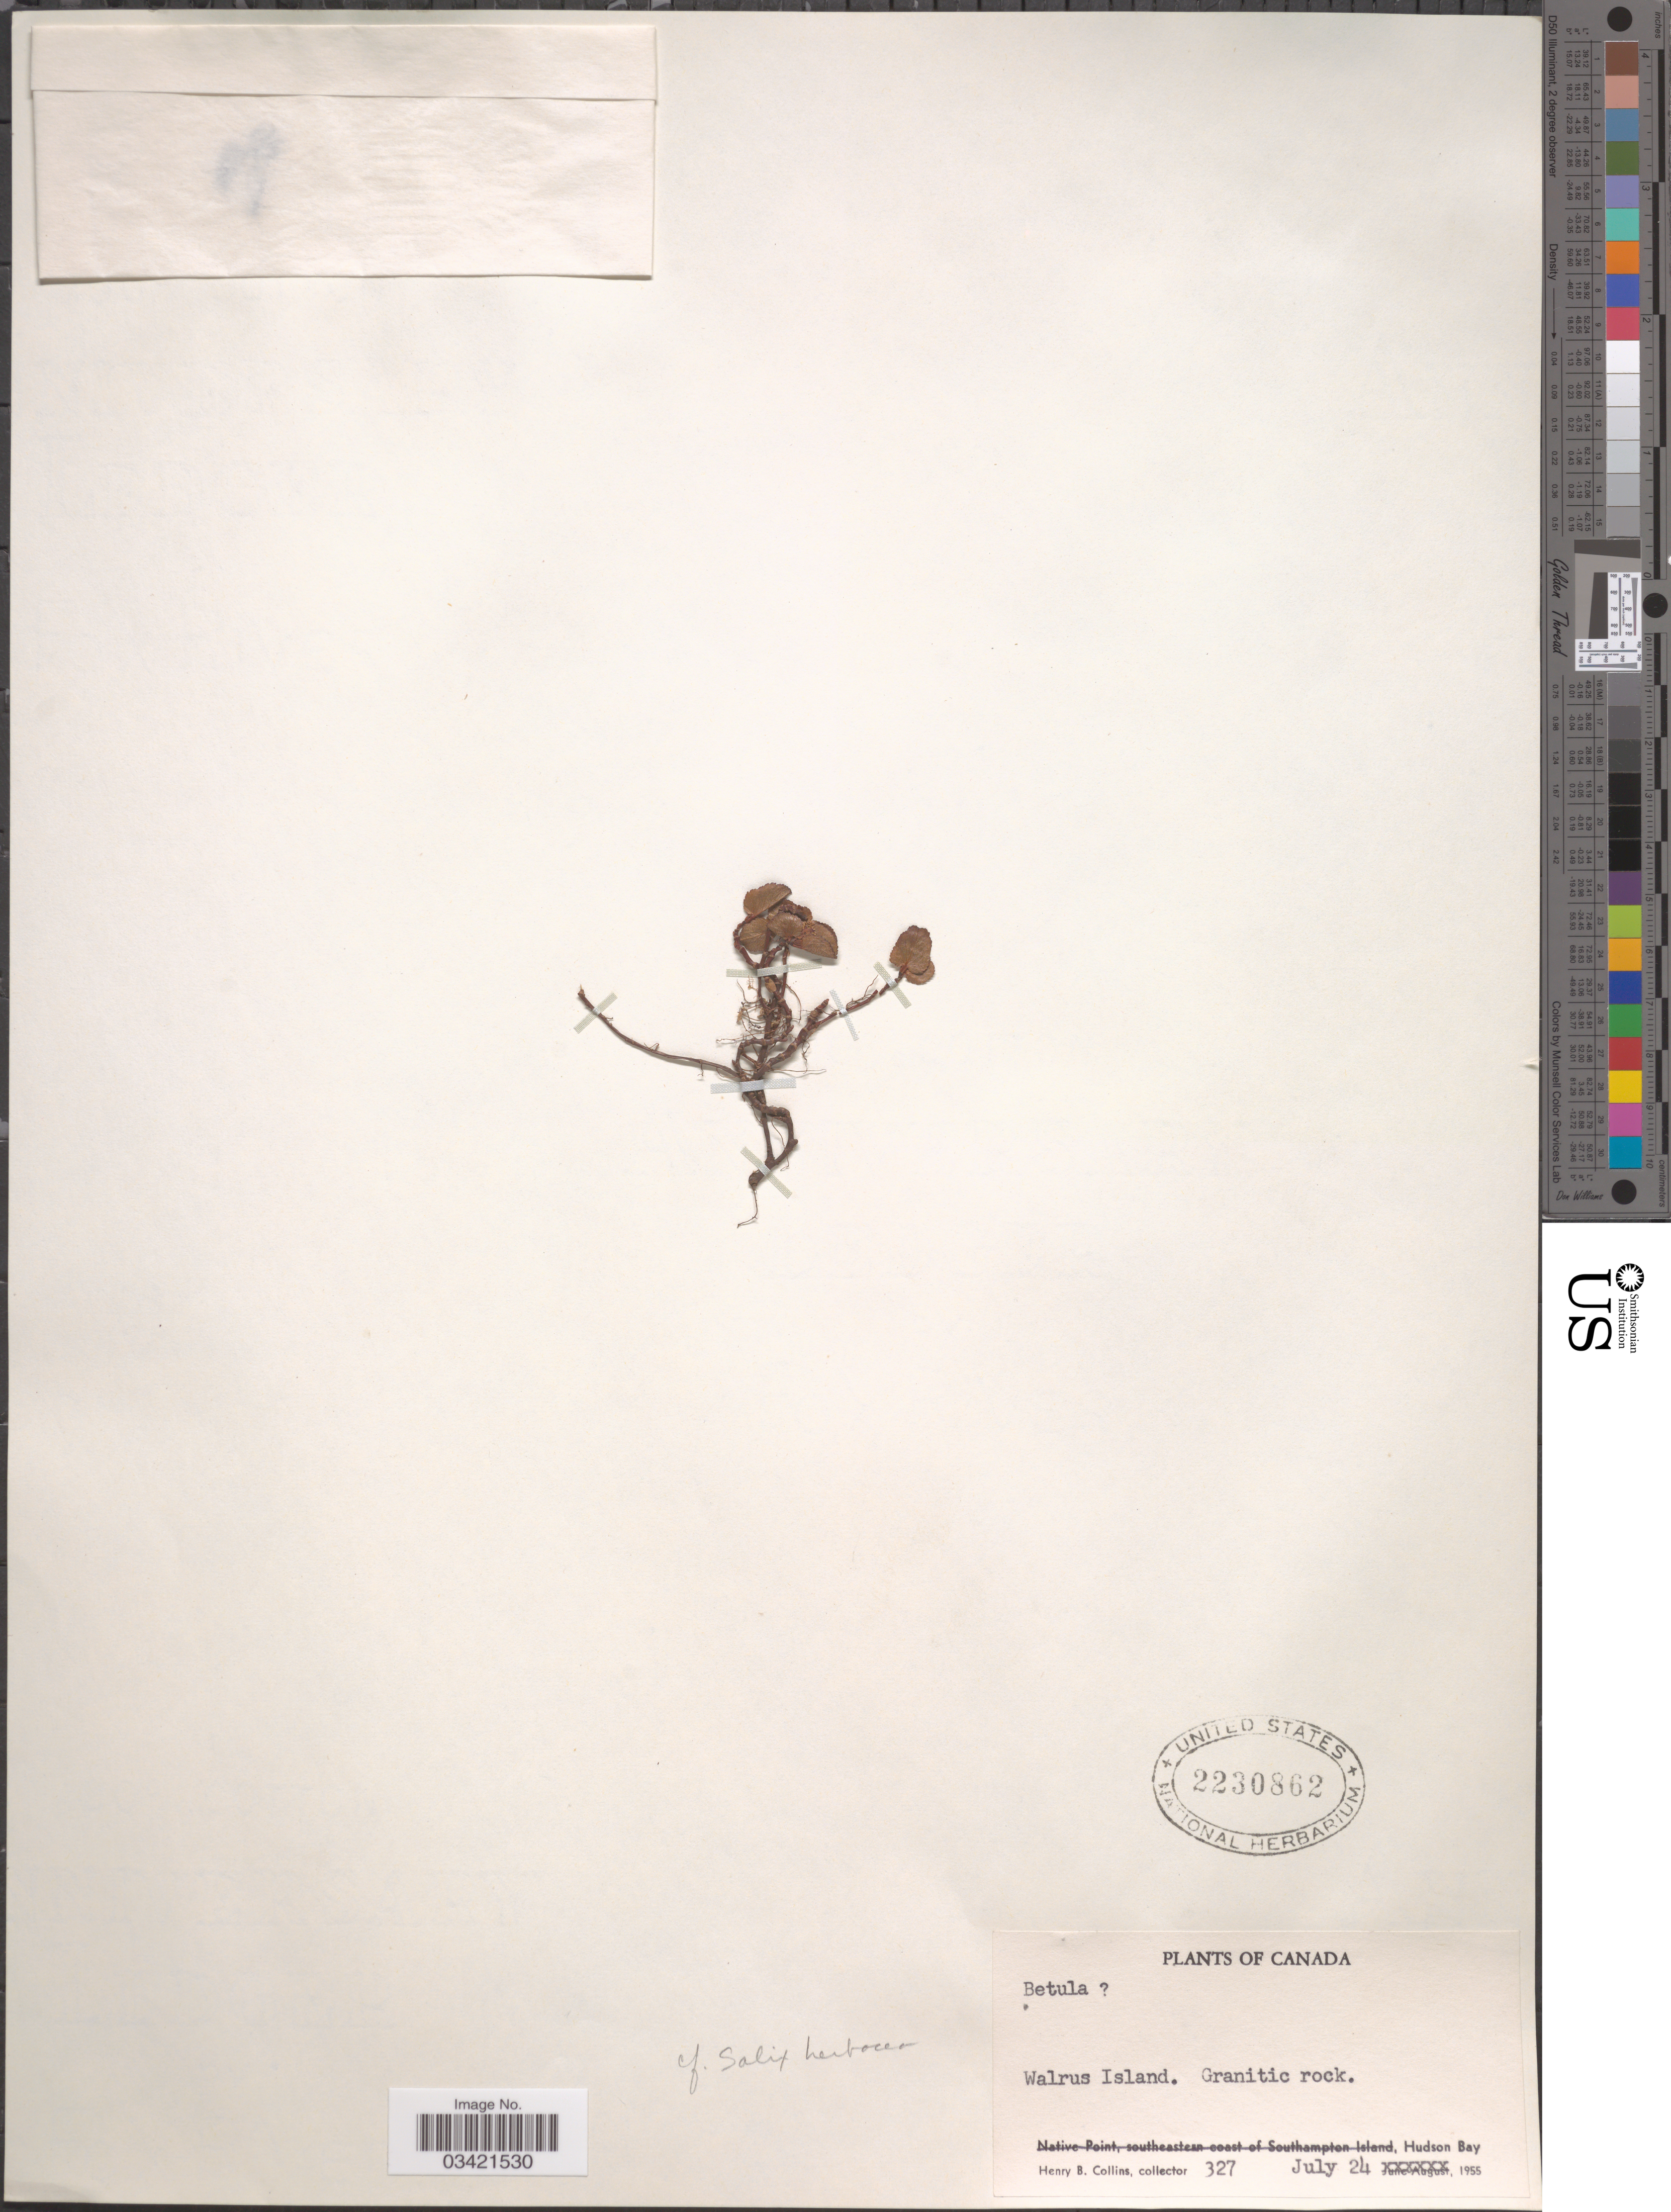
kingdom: Plantae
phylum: Tracheophyta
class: Magnoliopsida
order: Malpighiales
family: Salicaceae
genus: Salix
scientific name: Salix herbacea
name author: L.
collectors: H. Collins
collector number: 327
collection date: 1955-07-24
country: Canada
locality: Walrus Island. Hudson Bay.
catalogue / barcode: US 2230862